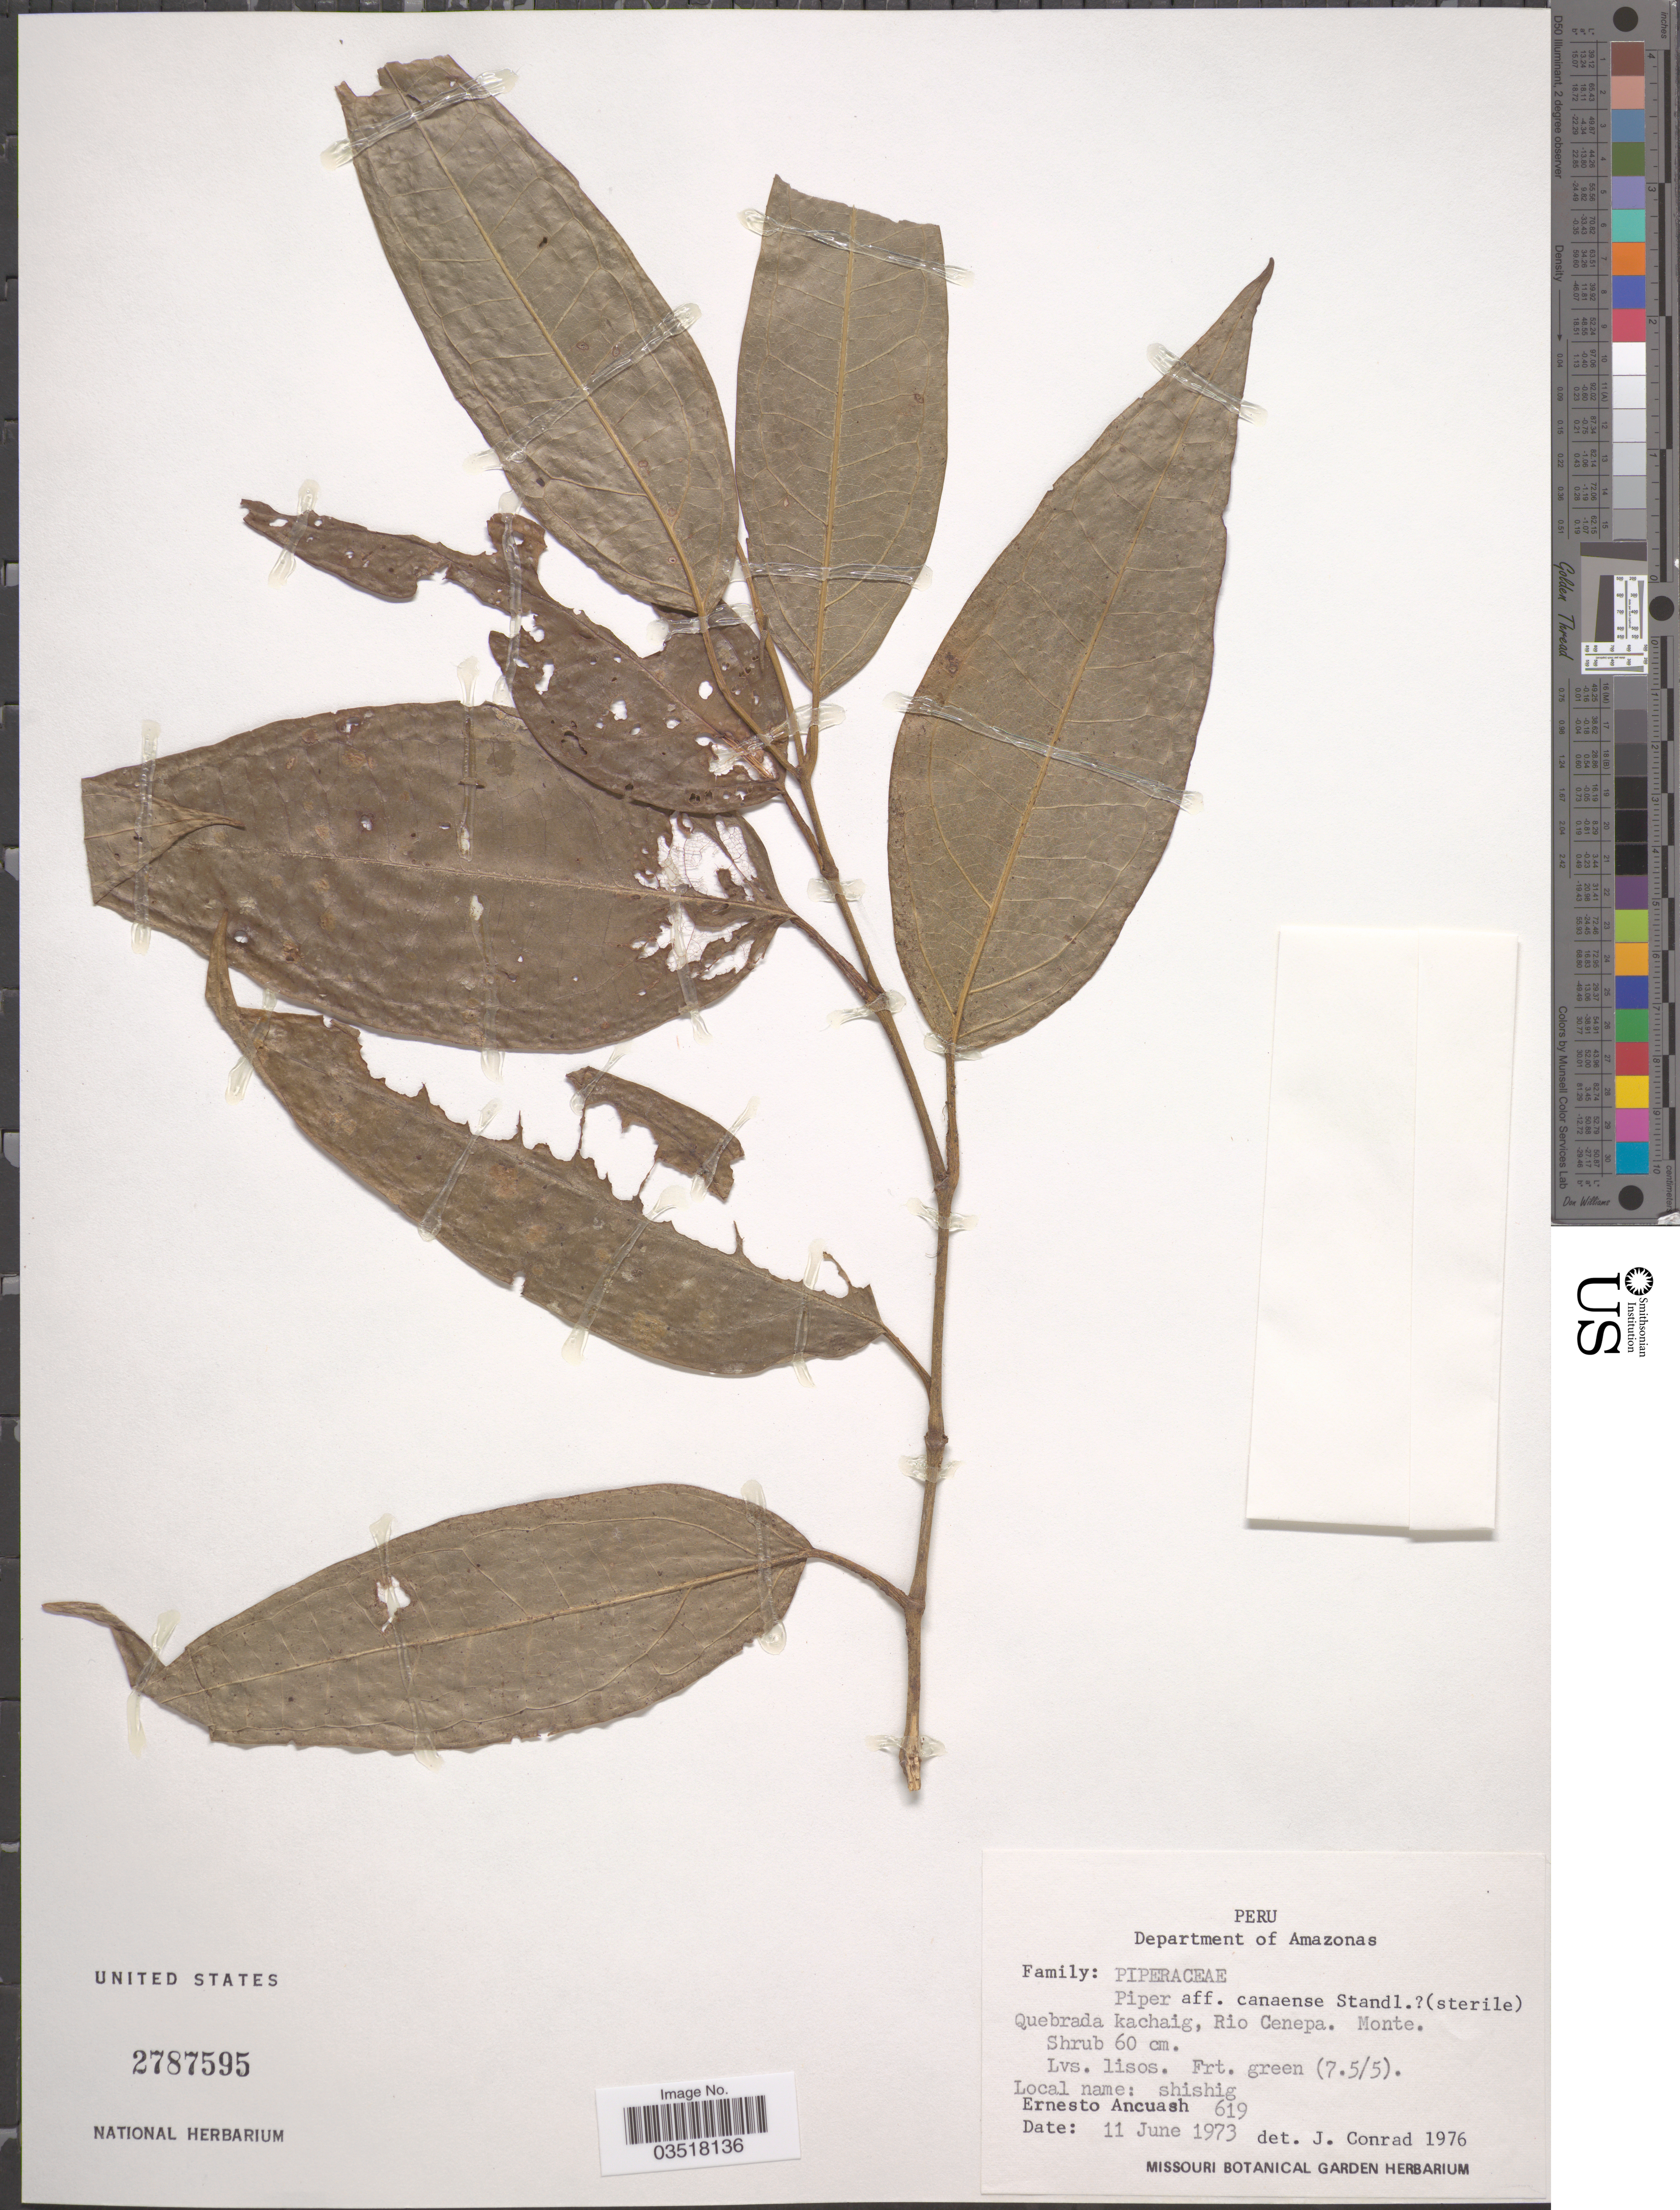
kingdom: Plantae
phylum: Tracheophyta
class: Magnoliopsida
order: Piperales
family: Piperaceae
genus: Piper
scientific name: Piper canaense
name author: Standl.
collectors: E. Ancuash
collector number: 619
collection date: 1973-06-11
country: Peru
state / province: Amazonas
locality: Department of Amazonas. Quebrada kachaig, Rio Cenepa.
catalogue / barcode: US 2787595